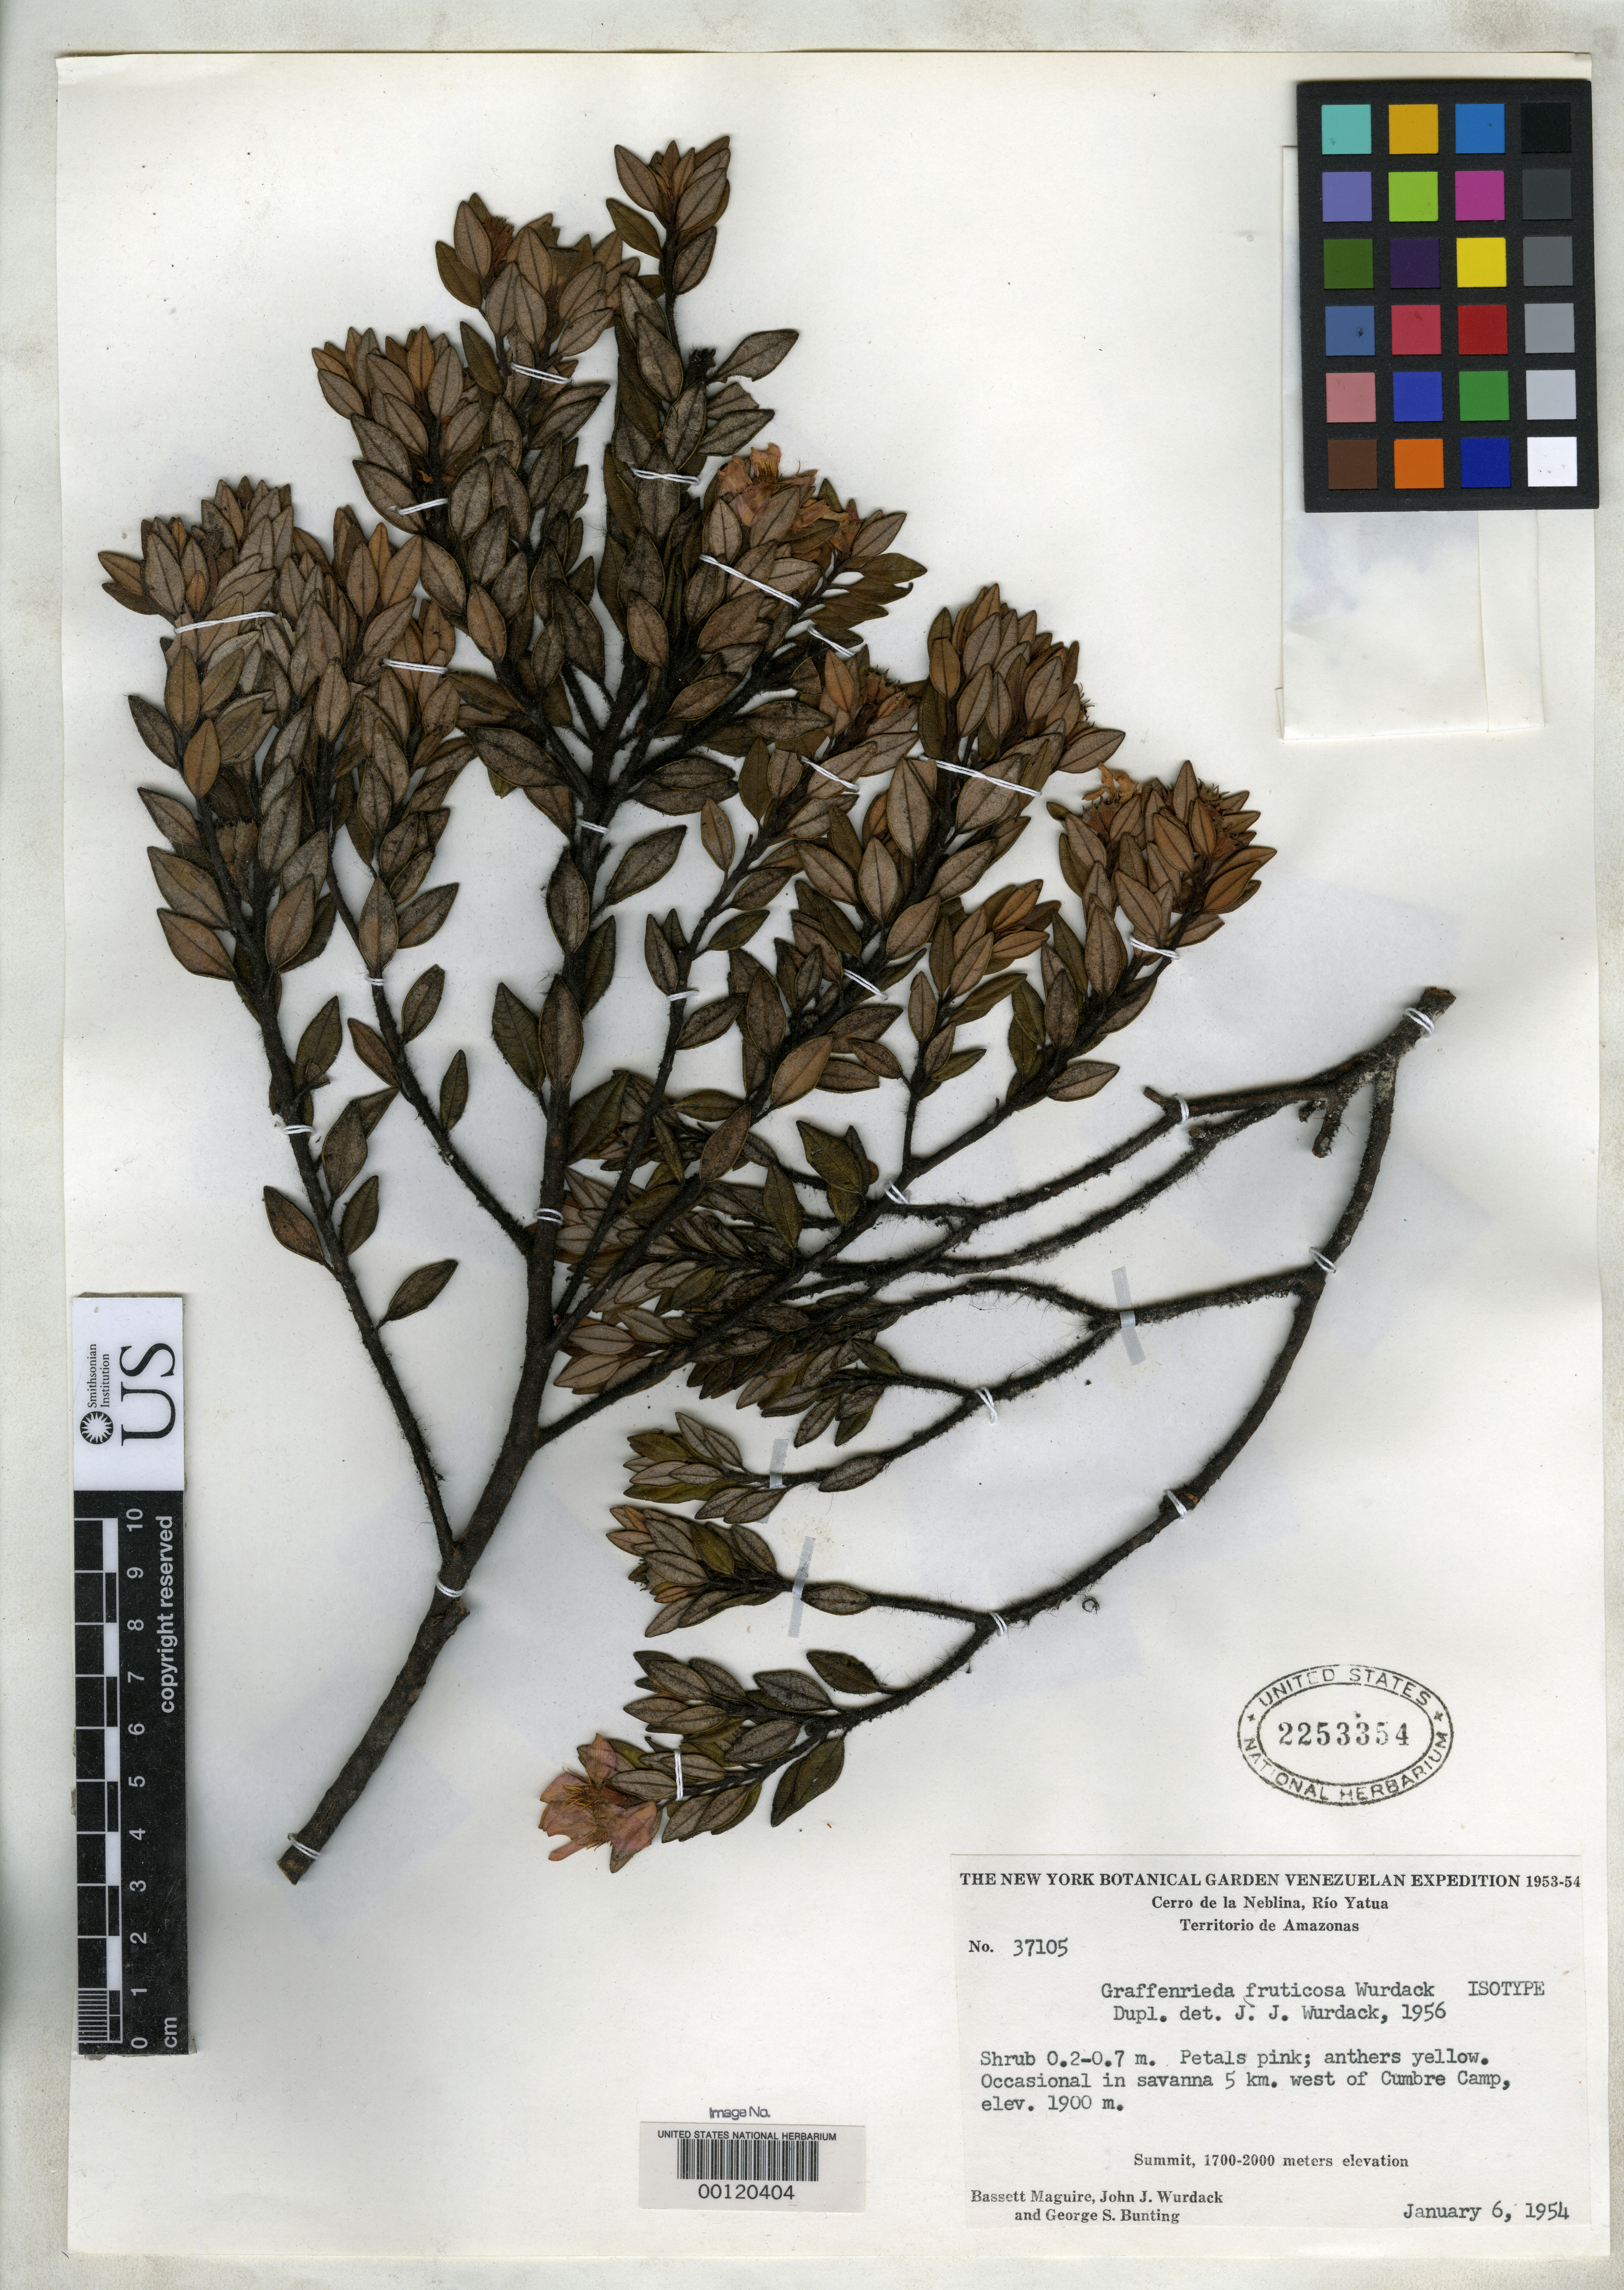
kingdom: Plantae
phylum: Tracheophyta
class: Magnoliopsida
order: Myrtales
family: Melastomataceae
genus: Graffenrieda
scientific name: Graffenrieda fruticosa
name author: Wurdack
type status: Isotype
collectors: B. Maguire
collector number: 37105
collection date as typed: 06 Jan 1954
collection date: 1954-01-06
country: Venezuela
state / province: Amazonas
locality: Cerro de la Neblina, Rio Yatua, west of Cumbre camp.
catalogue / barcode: US 2253354